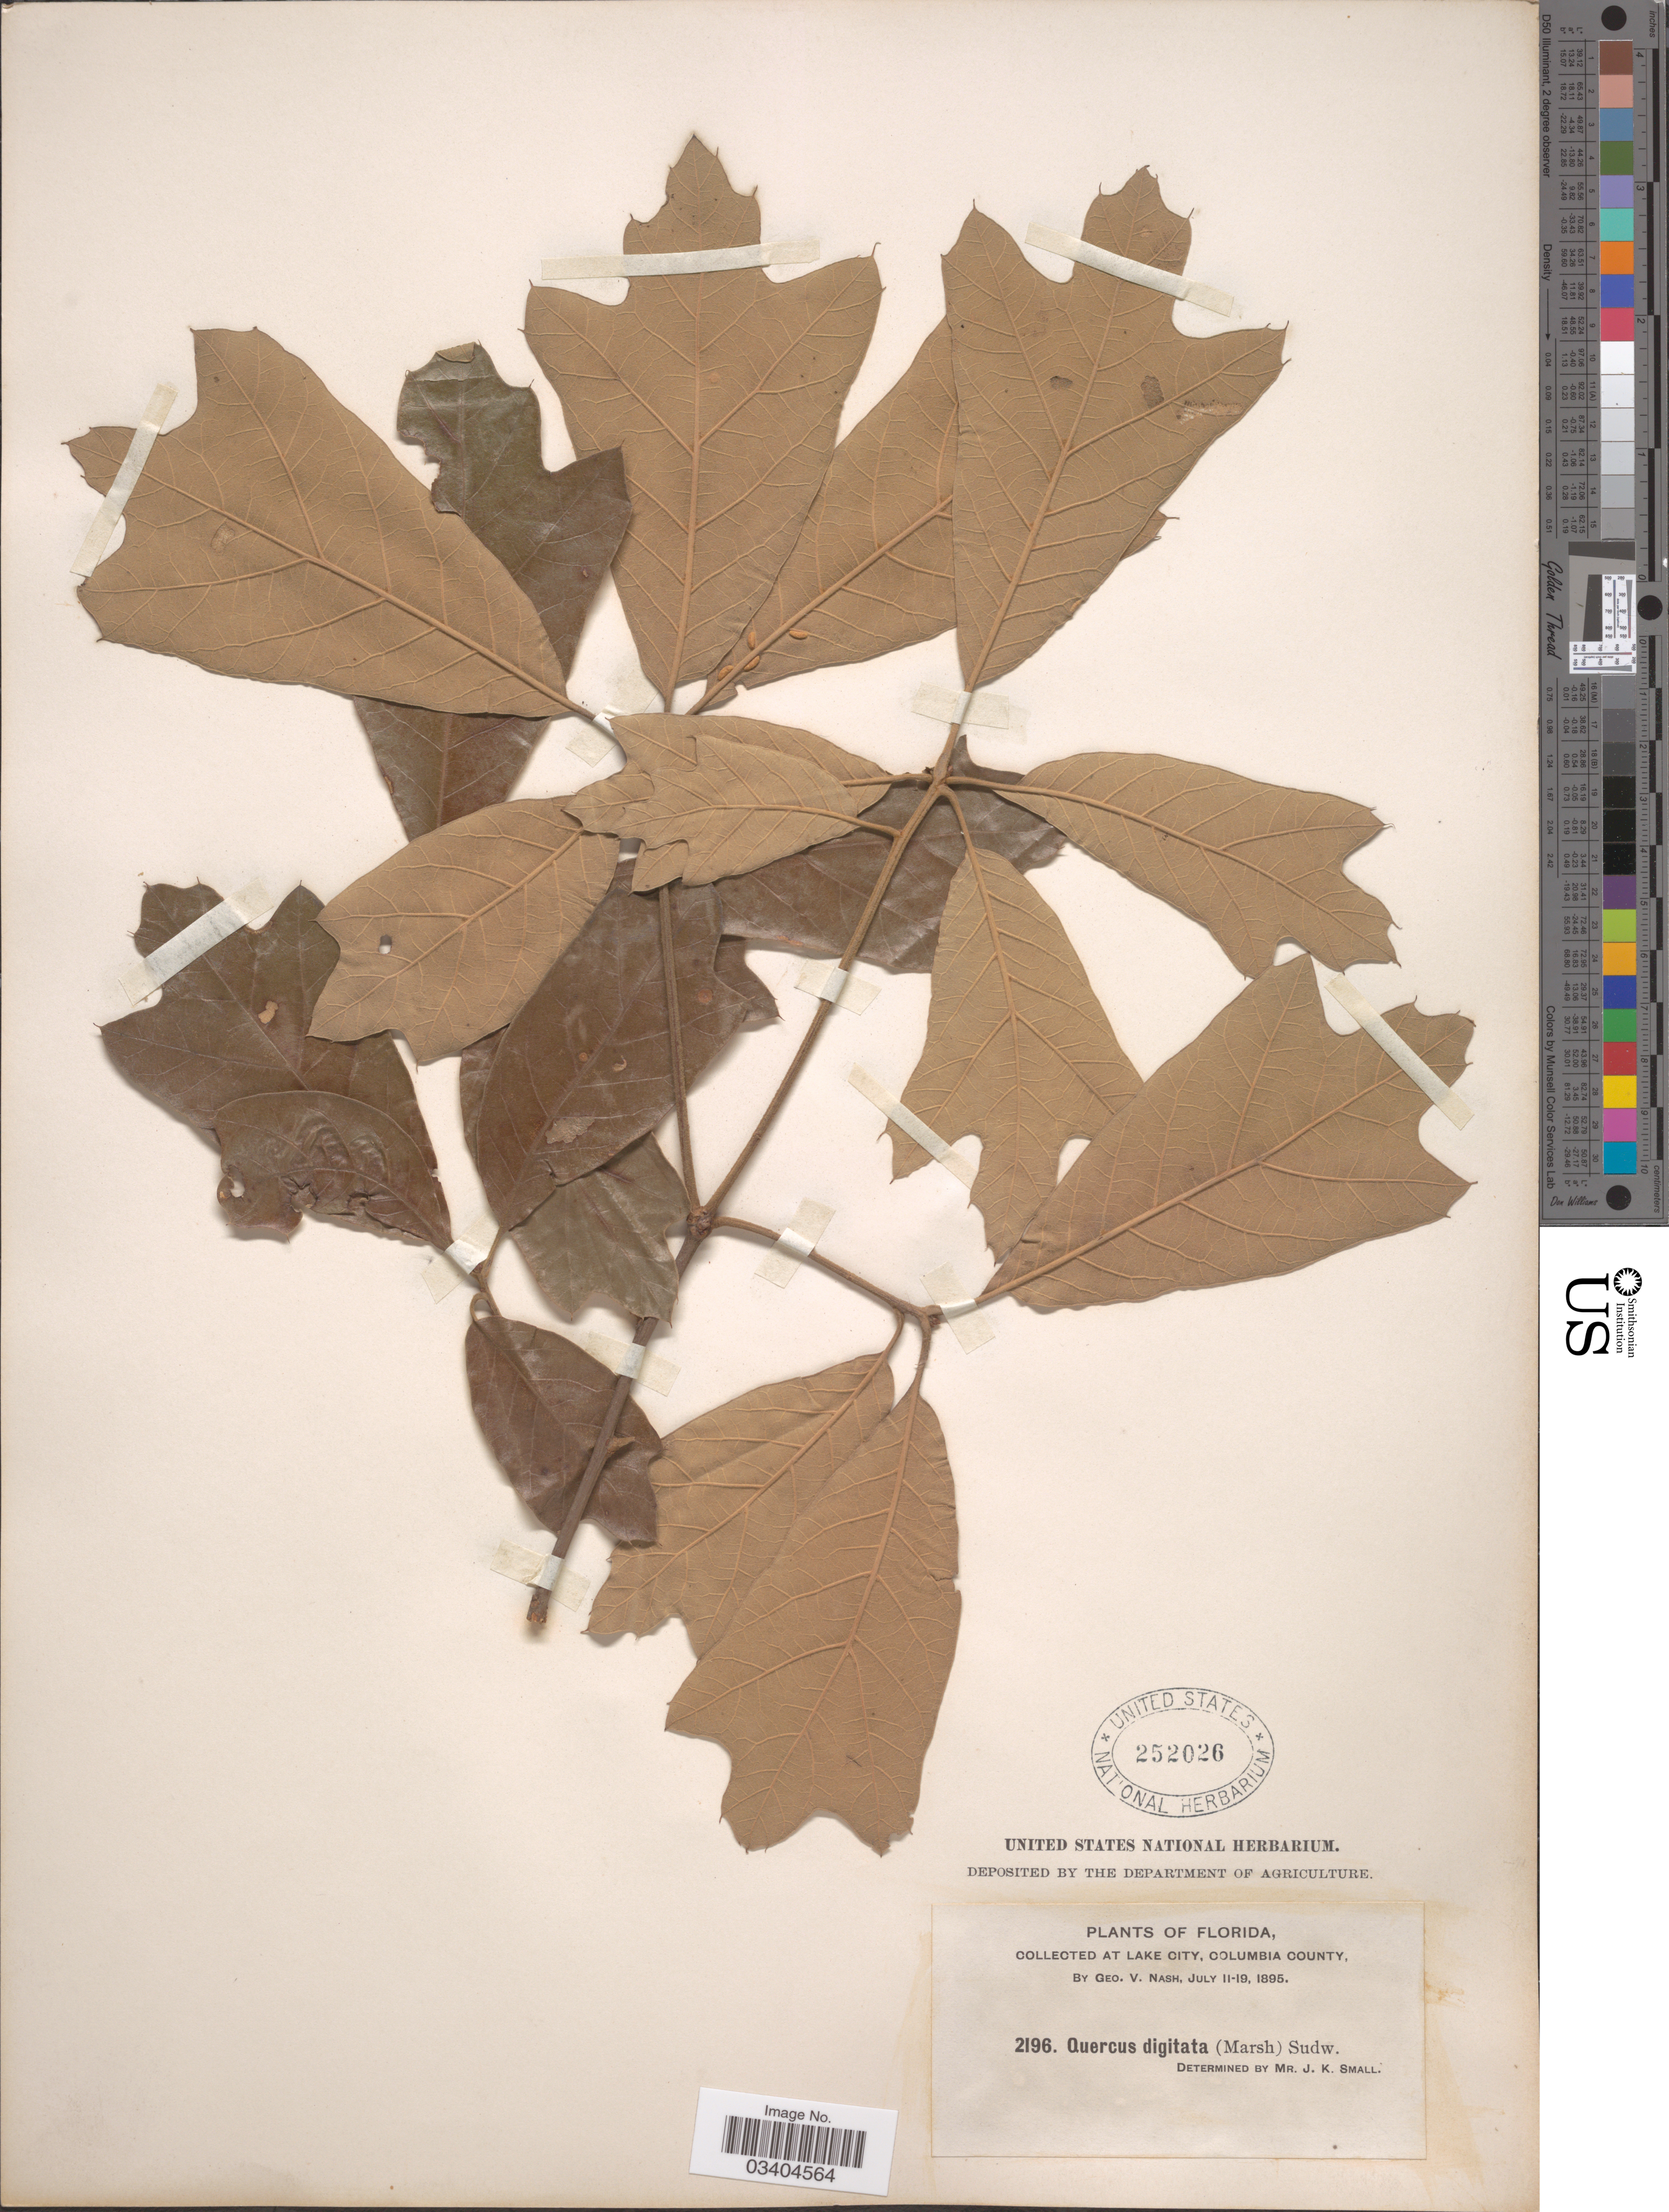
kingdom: Plantae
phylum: Tracheophyta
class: Magnoliopsida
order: Fagales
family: Fagaceae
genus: Quercus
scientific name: Quercus falcata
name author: Michx.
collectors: G. V. Nash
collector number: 2196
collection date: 1895-07-11/1895-07-19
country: United States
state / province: Florida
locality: At Lake City, Columbia County.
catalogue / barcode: US 252026